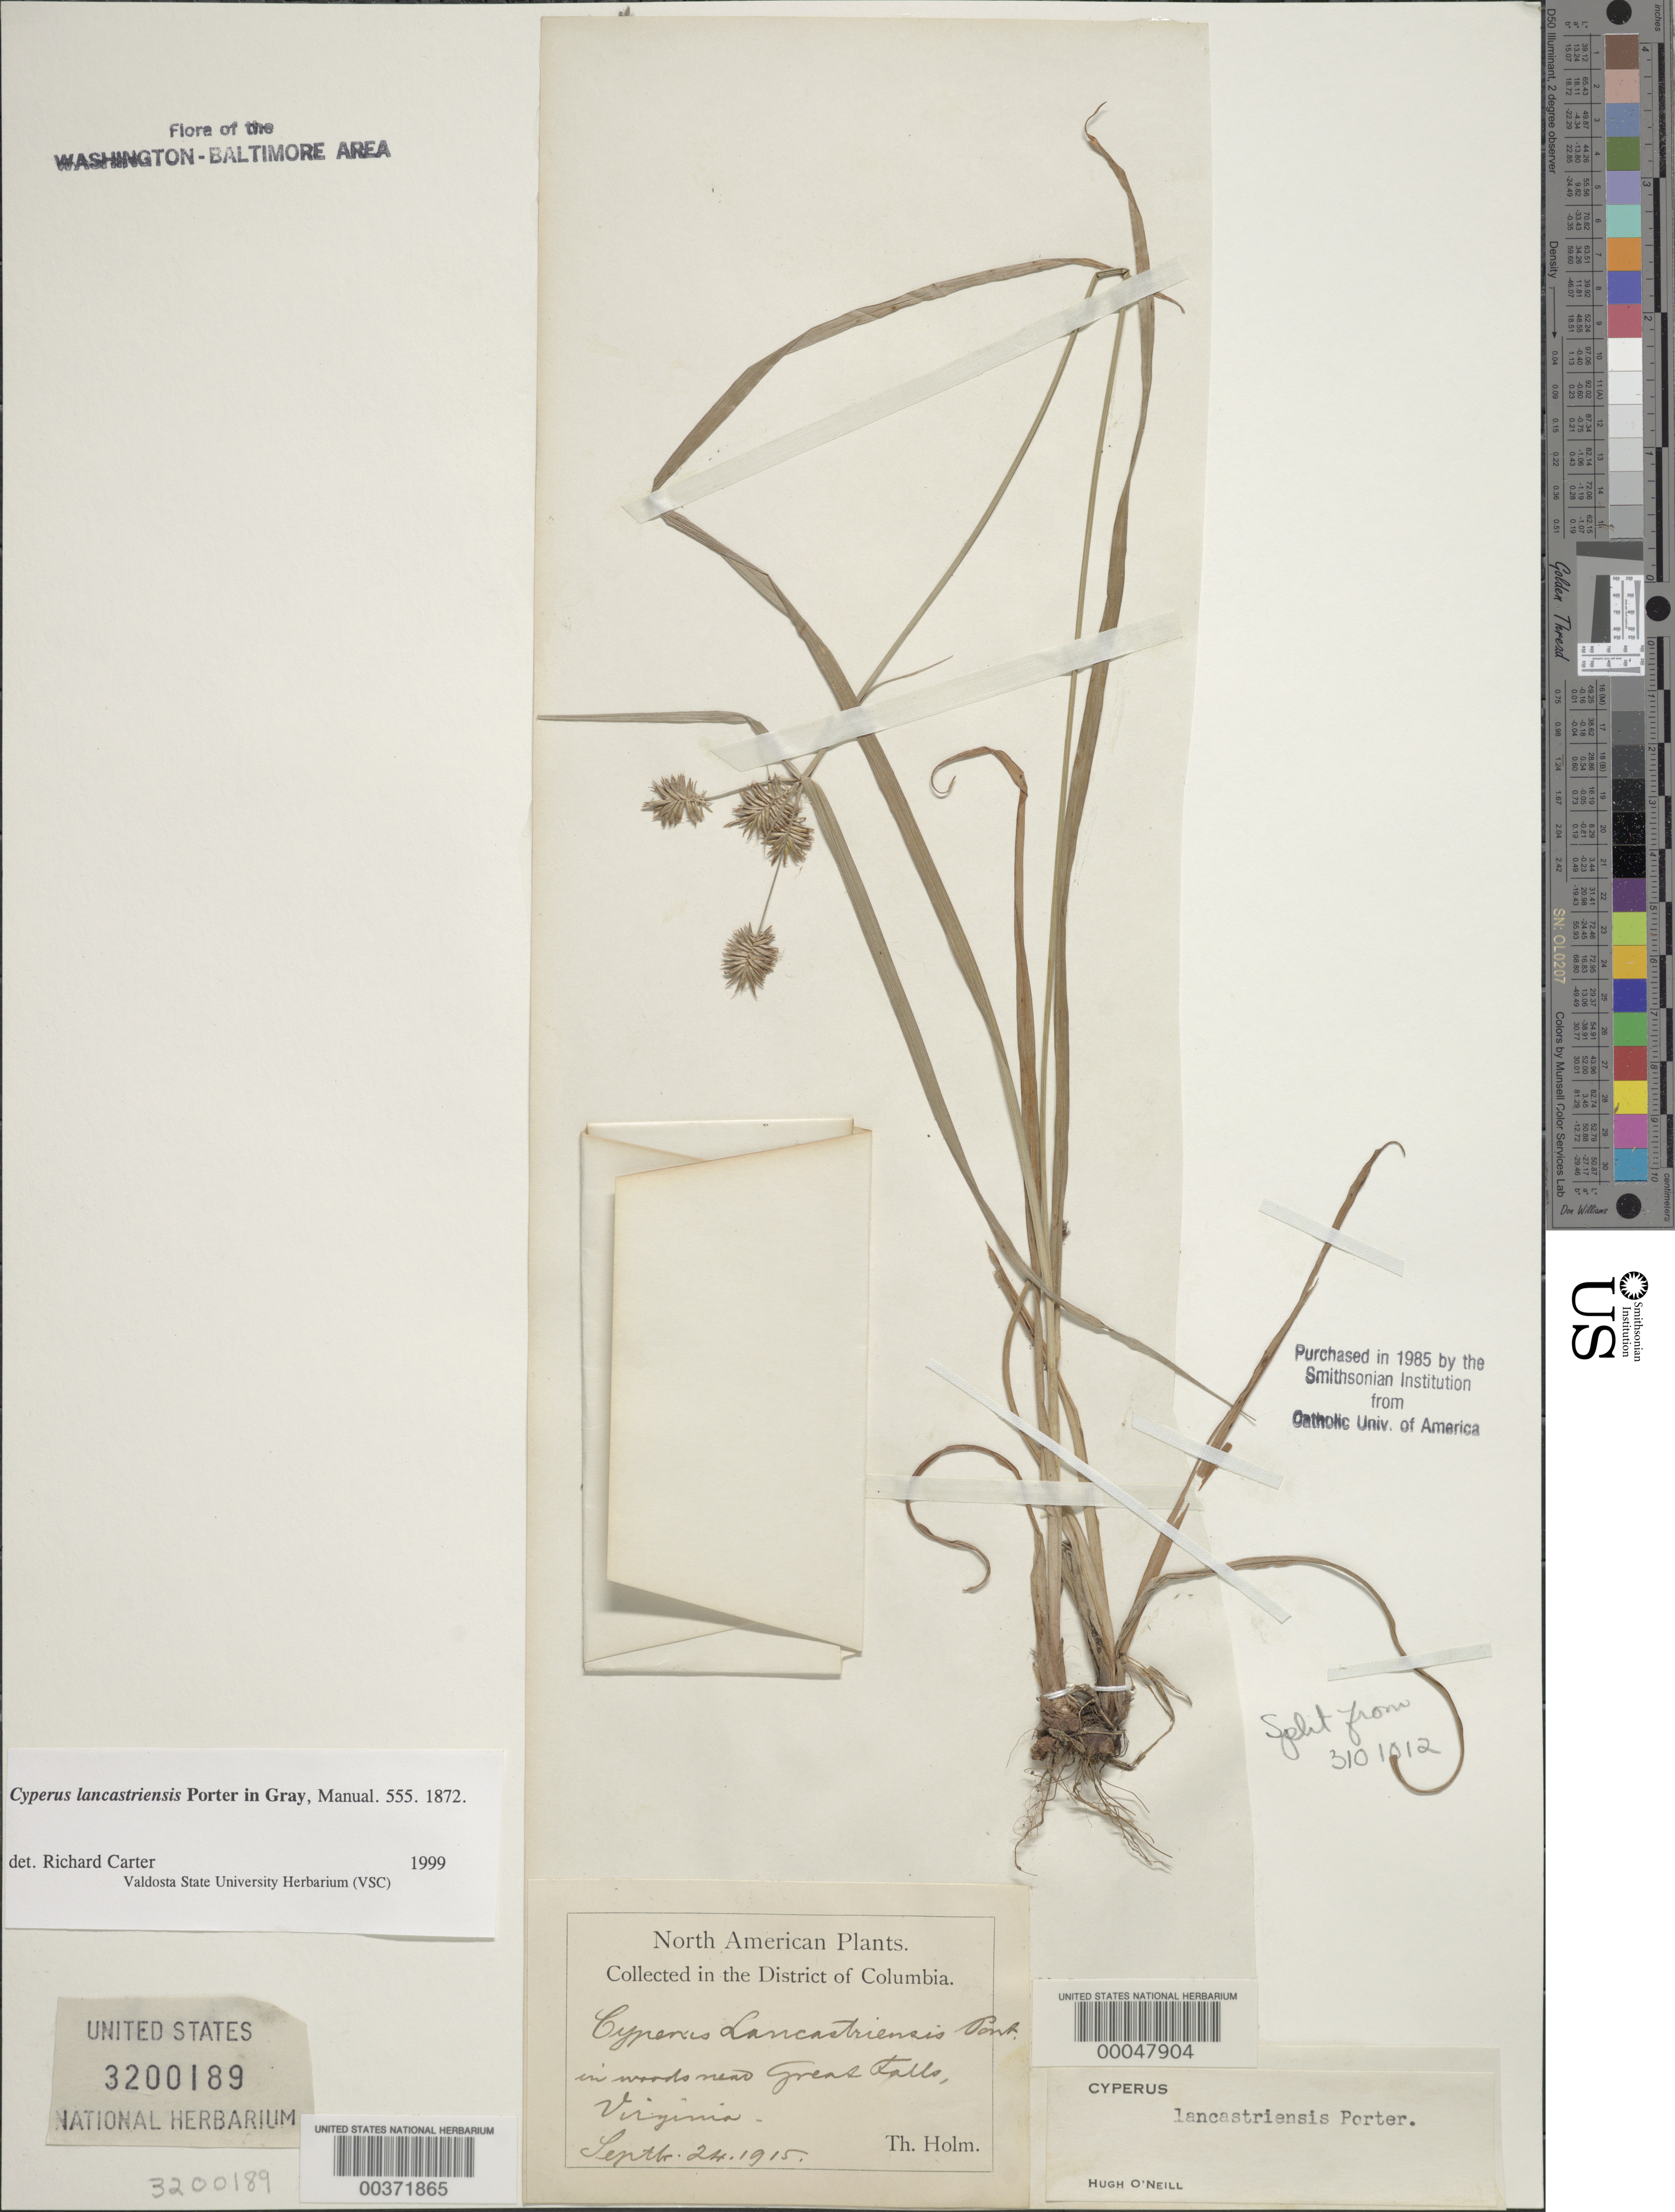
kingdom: Plantae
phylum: Tracheophyta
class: Liliopsida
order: Poales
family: Cyperaceae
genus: Cyperus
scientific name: Cyperus lancastriensis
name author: Porter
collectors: T. Holm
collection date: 1915-09-24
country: United States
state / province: Virginia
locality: In woods and Grens Falls,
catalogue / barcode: US 3200189